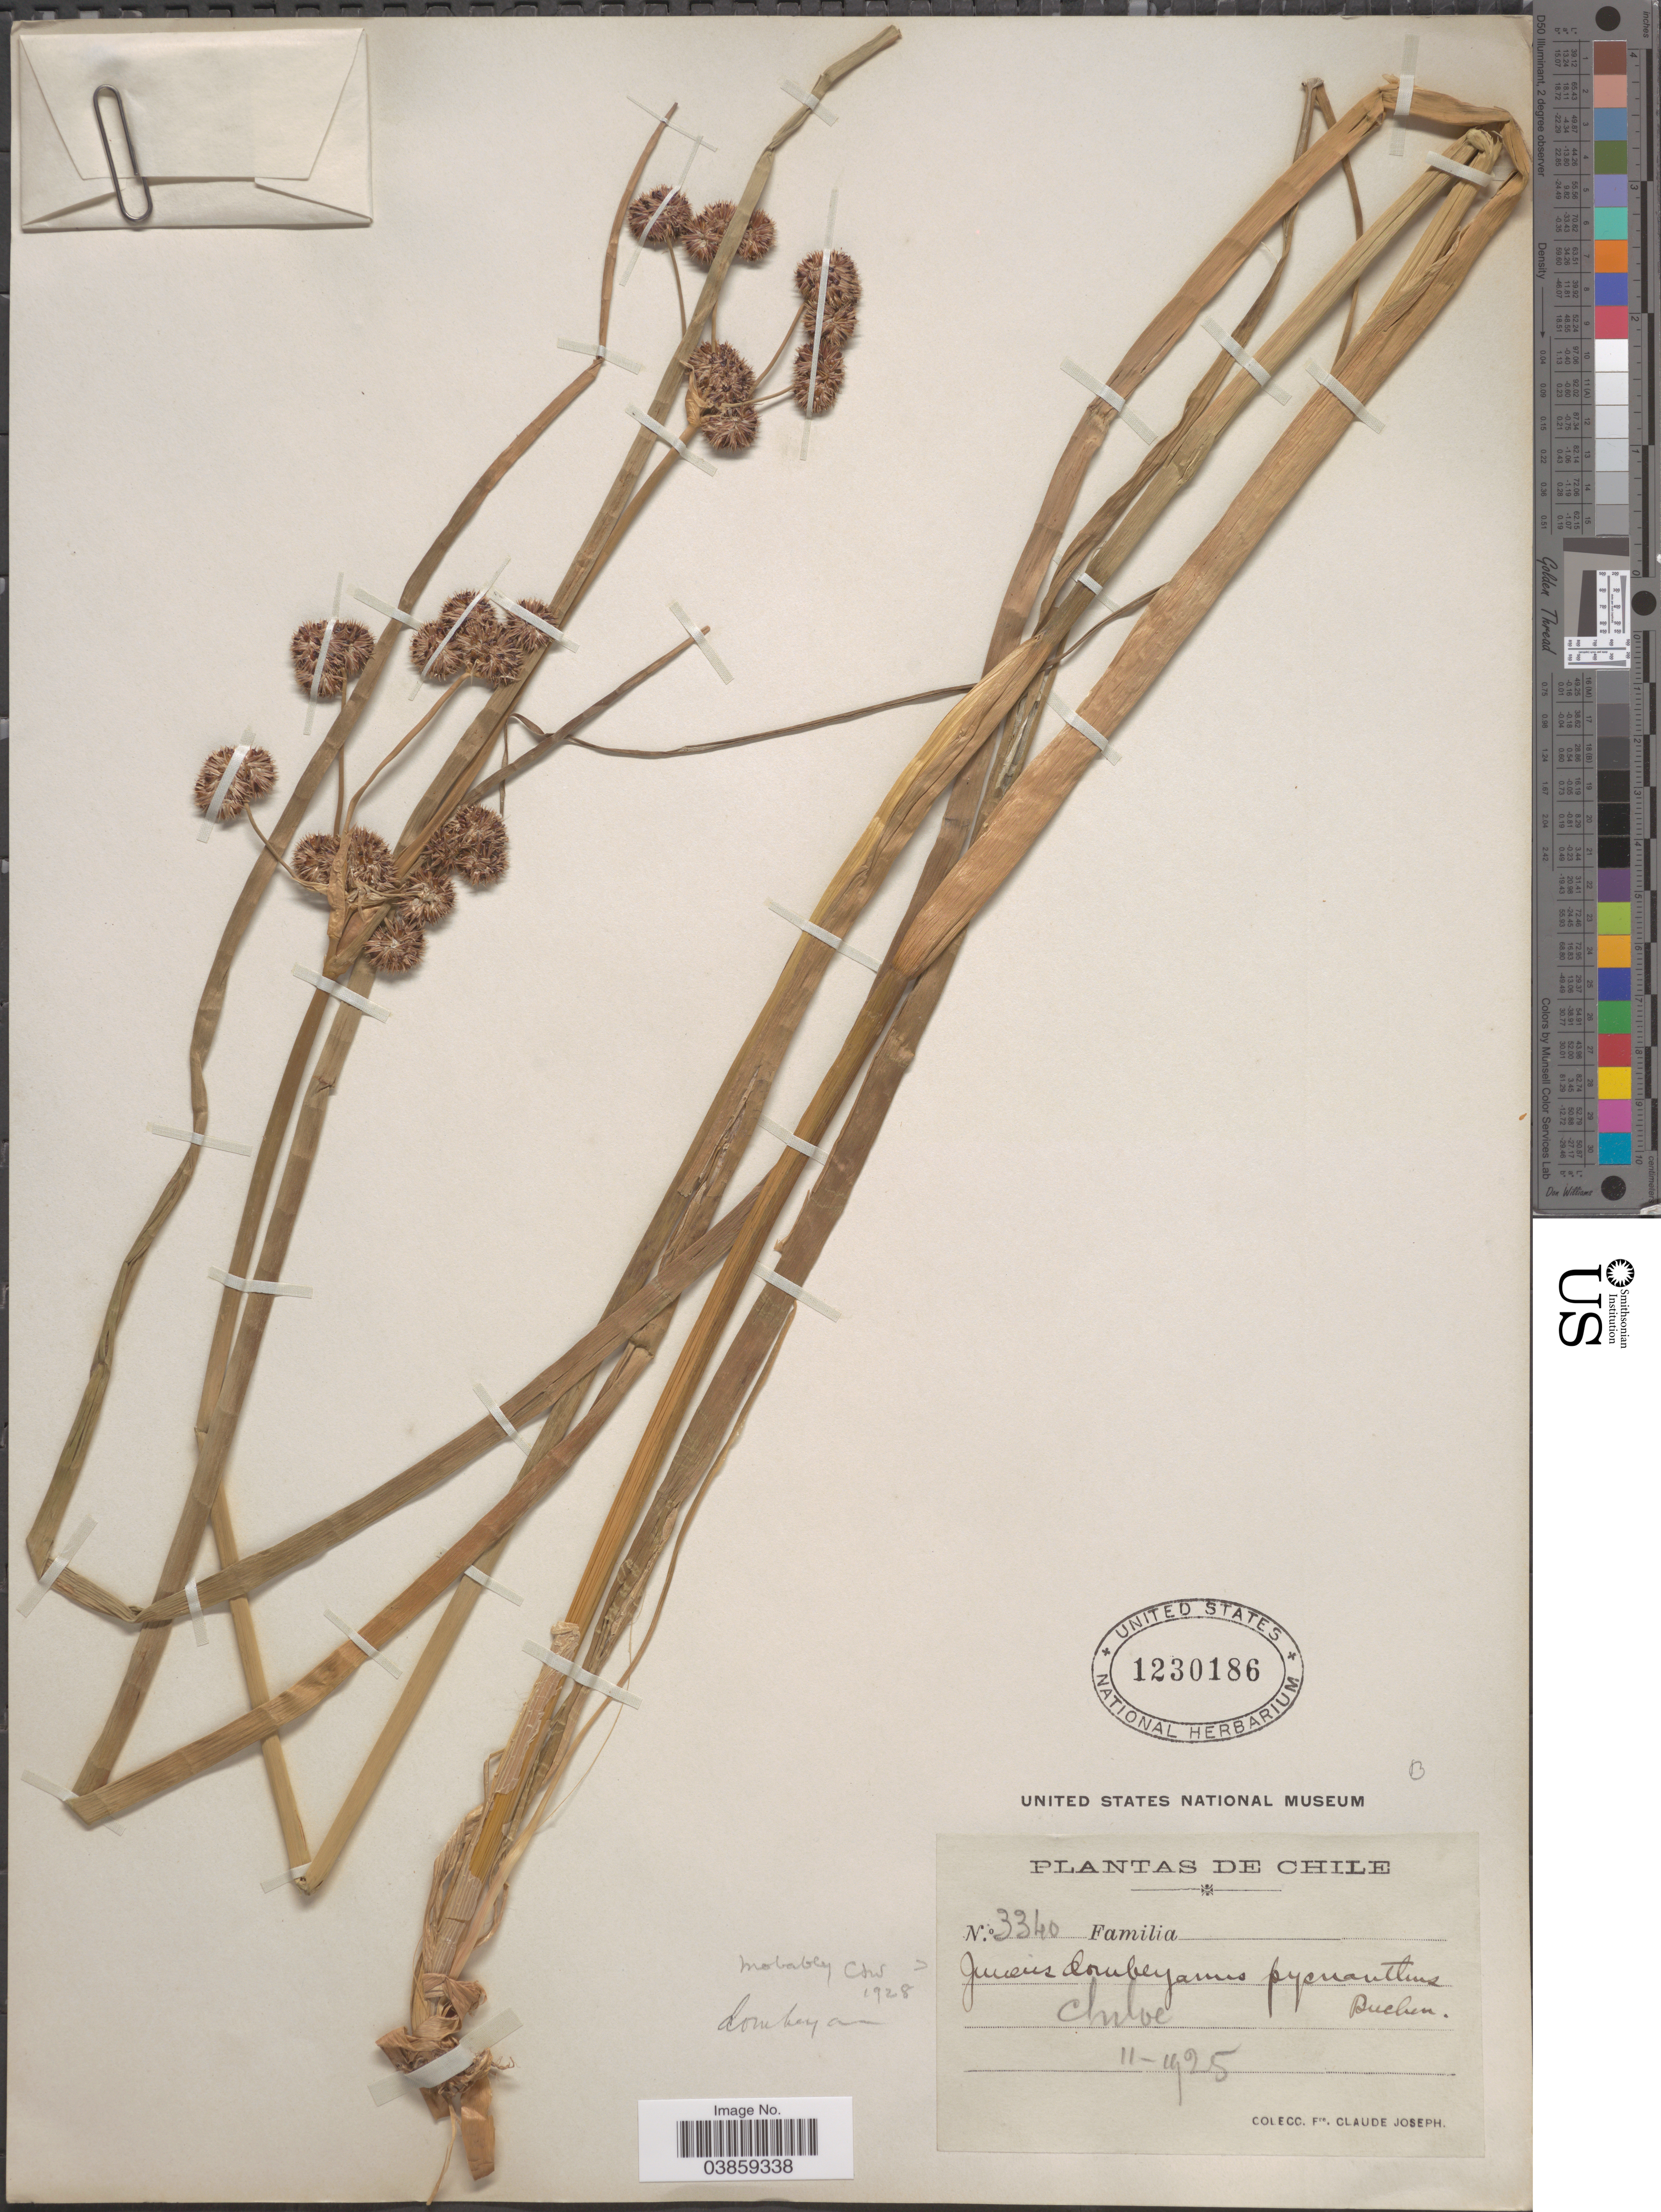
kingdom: Plantae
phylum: Tracheophyta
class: Liliopsida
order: Poales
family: Juncaceae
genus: Juncus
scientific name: Juncus dombeyanus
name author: J. Gay ex Laharpe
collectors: Bro. Claude-Joseph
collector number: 3340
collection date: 1925-11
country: Chile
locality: Chiloe.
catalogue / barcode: US 1230186